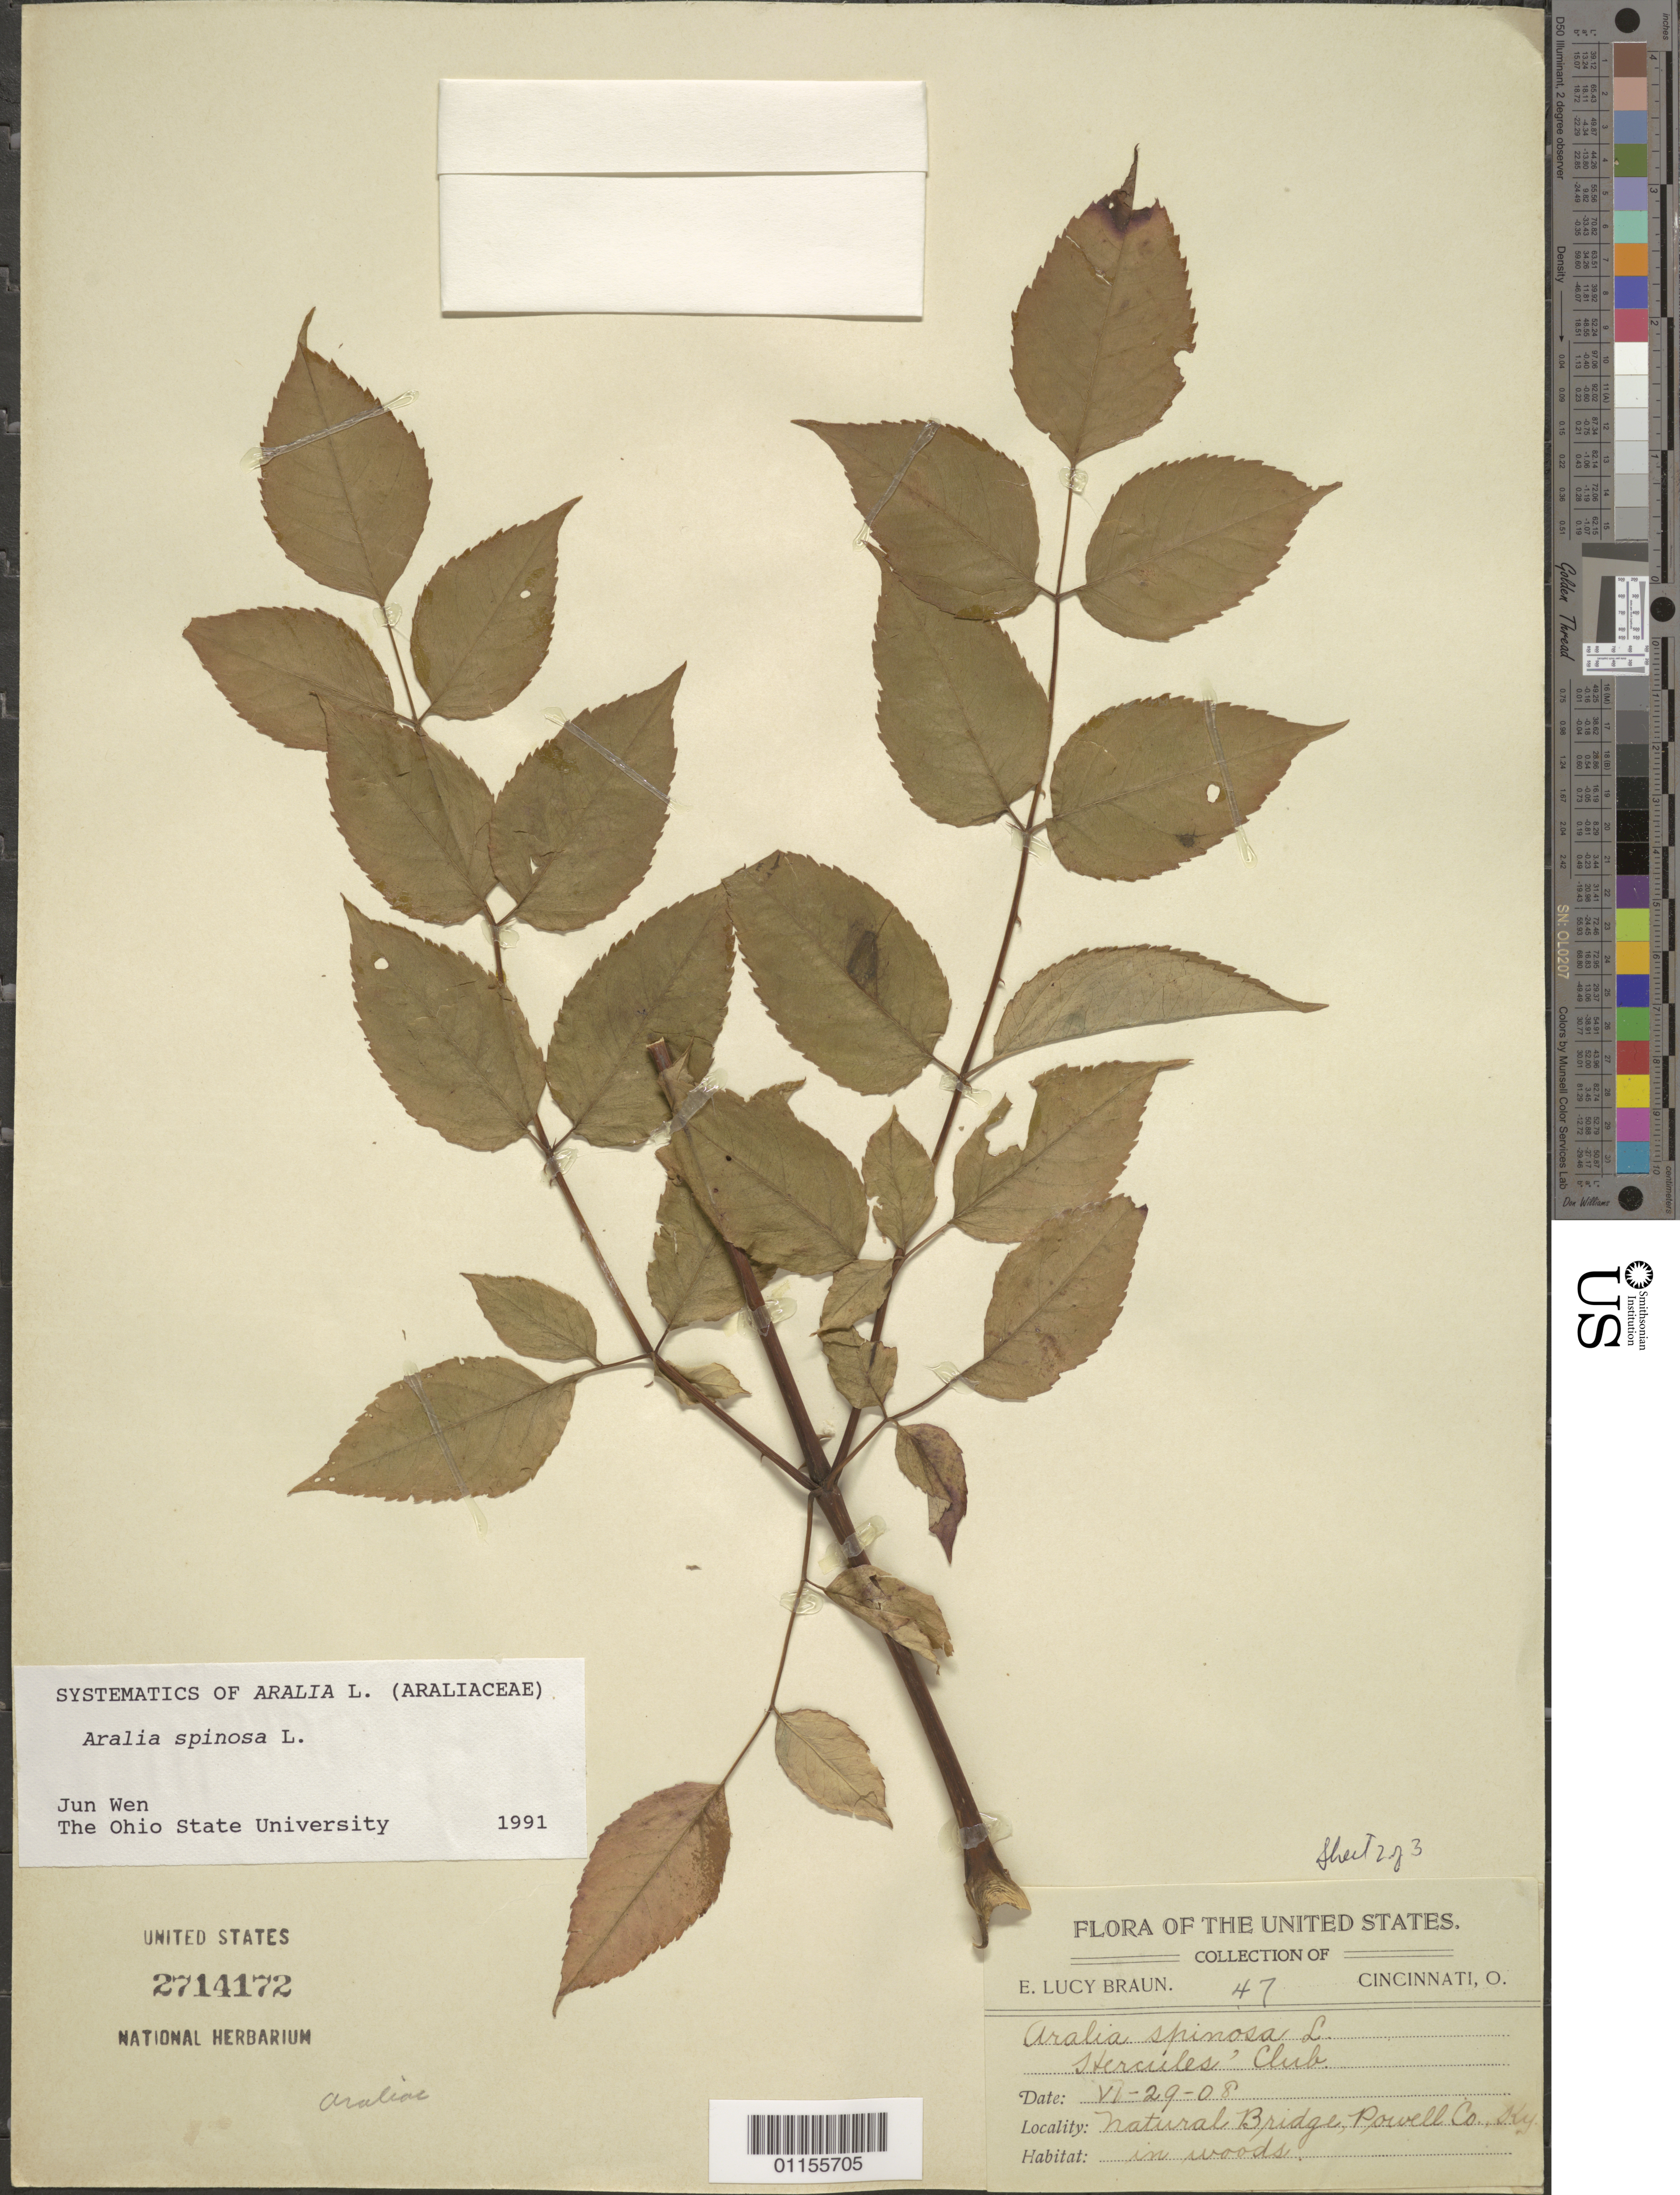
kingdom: Plantae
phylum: Tracheophyta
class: Magnoliopsida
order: Apiales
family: Araliaceae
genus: Aralia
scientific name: Aralia spinosa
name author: L.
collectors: E. L. Braun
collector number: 47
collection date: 1908-06-29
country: United States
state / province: Kentucky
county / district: Powell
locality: Natural Bridge.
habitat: In woods.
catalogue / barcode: US 2714172